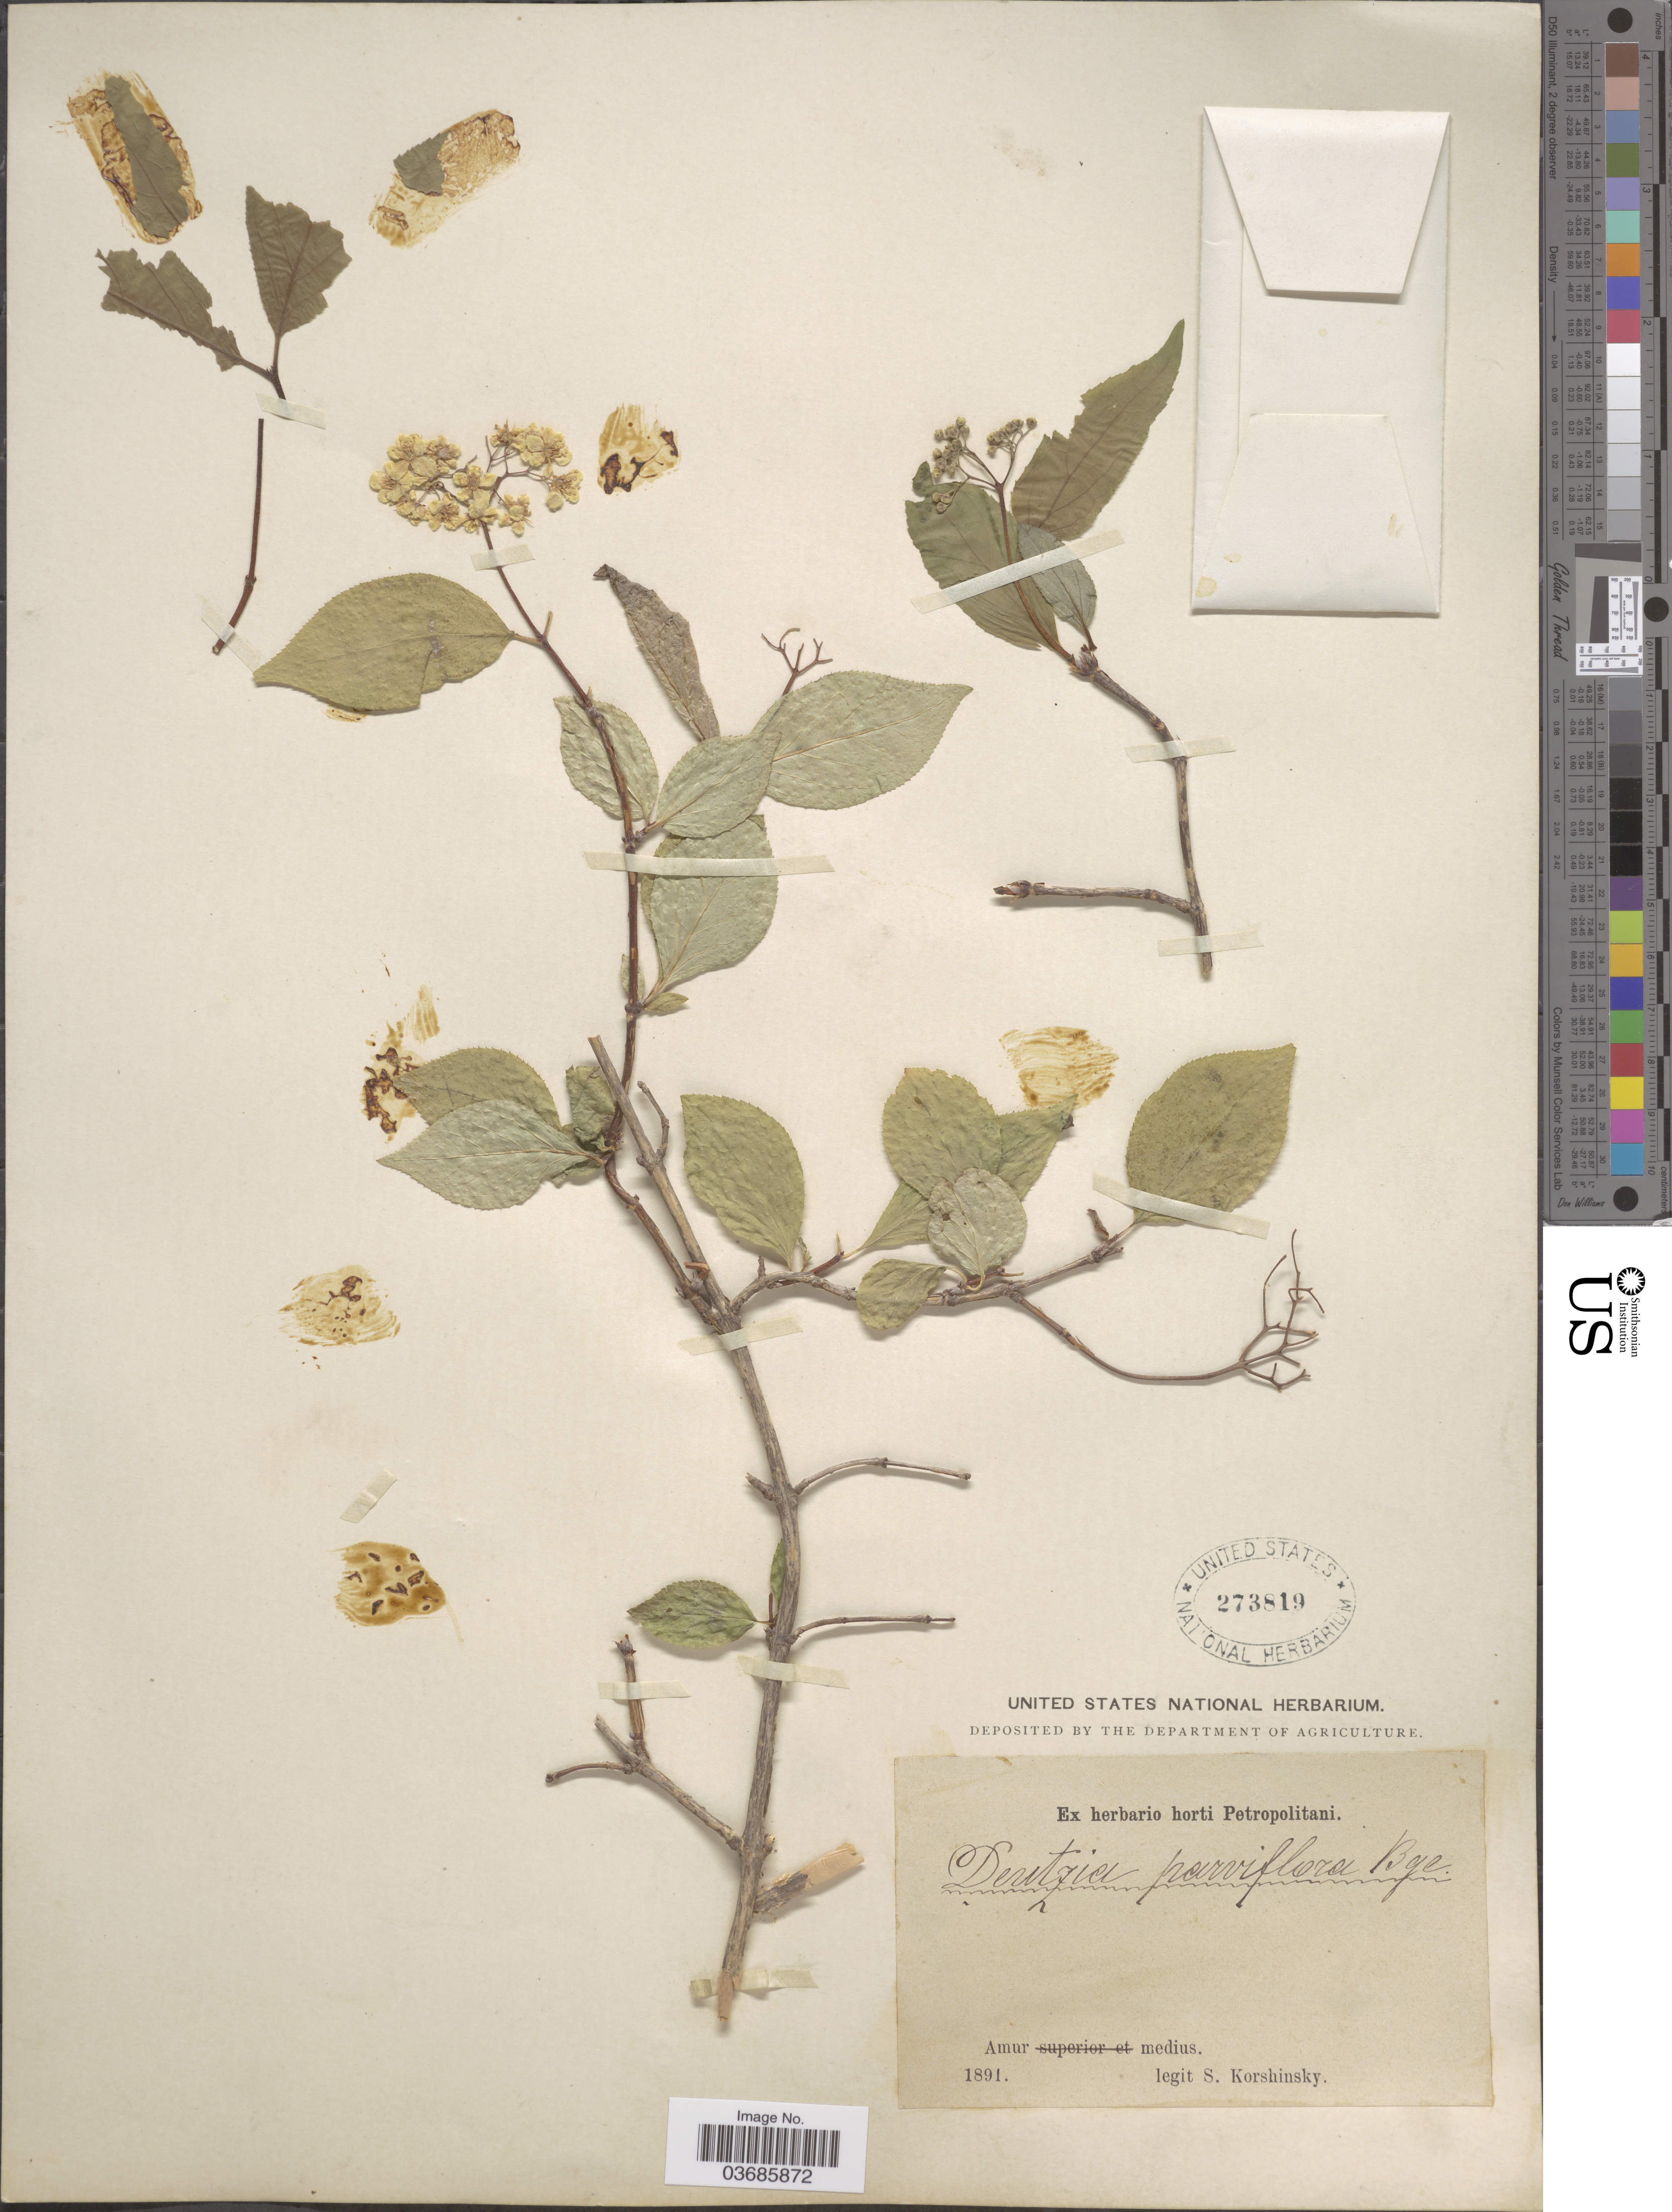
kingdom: Plantae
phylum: Tracheophyta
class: Magnoliopsida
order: Cornales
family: Hydrangeaceae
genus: Deutzia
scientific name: Deutzia parviflora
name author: Bunge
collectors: S. I. Korshinsky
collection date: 1891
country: Russian Federation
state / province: Amur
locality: Amur medius.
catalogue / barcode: US 273819